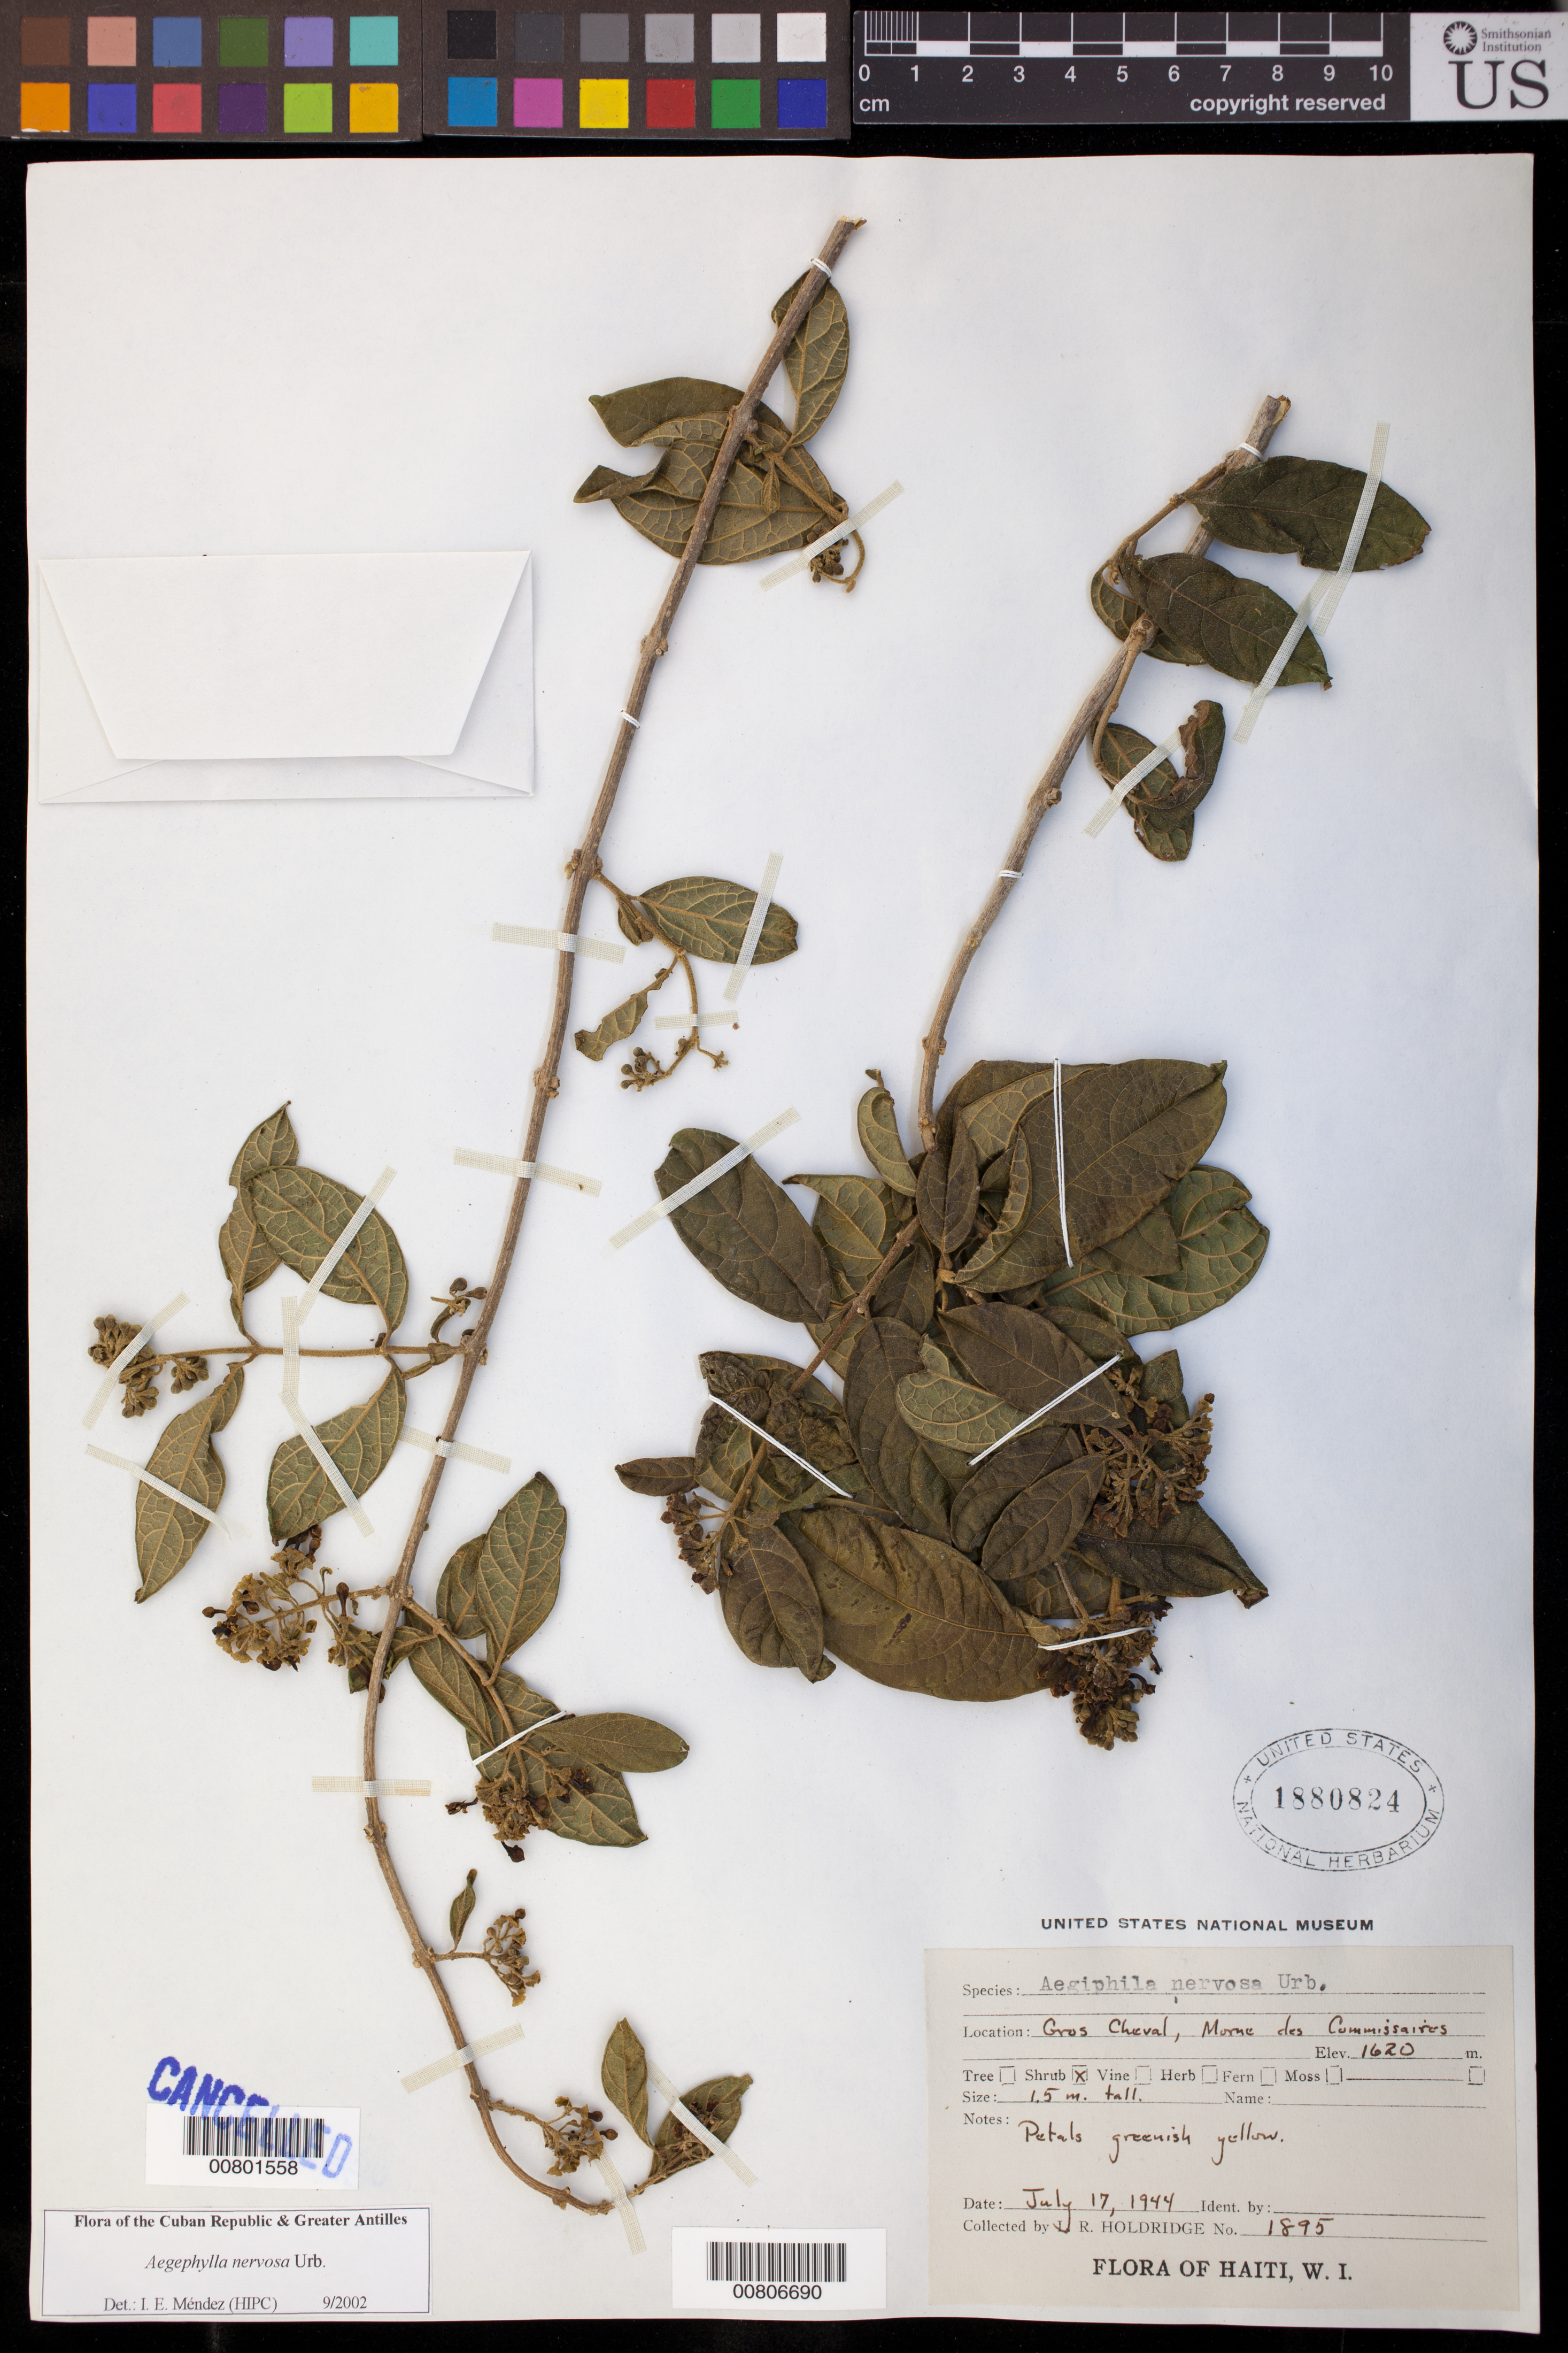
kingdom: Plantae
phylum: Tracheophyta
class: Magnoliopsida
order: Lamiales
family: Lamiaceae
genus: Aegiphila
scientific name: Aegiphila nervosa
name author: Urb.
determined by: Méndez, Isidro E., (HIPC)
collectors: L. Holdridge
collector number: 1895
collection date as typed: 17 Jul 1944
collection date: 1944-07-17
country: Haiti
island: Hispaniola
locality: Gros Cheval, Morne des Commissaires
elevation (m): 1620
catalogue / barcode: US 1880824